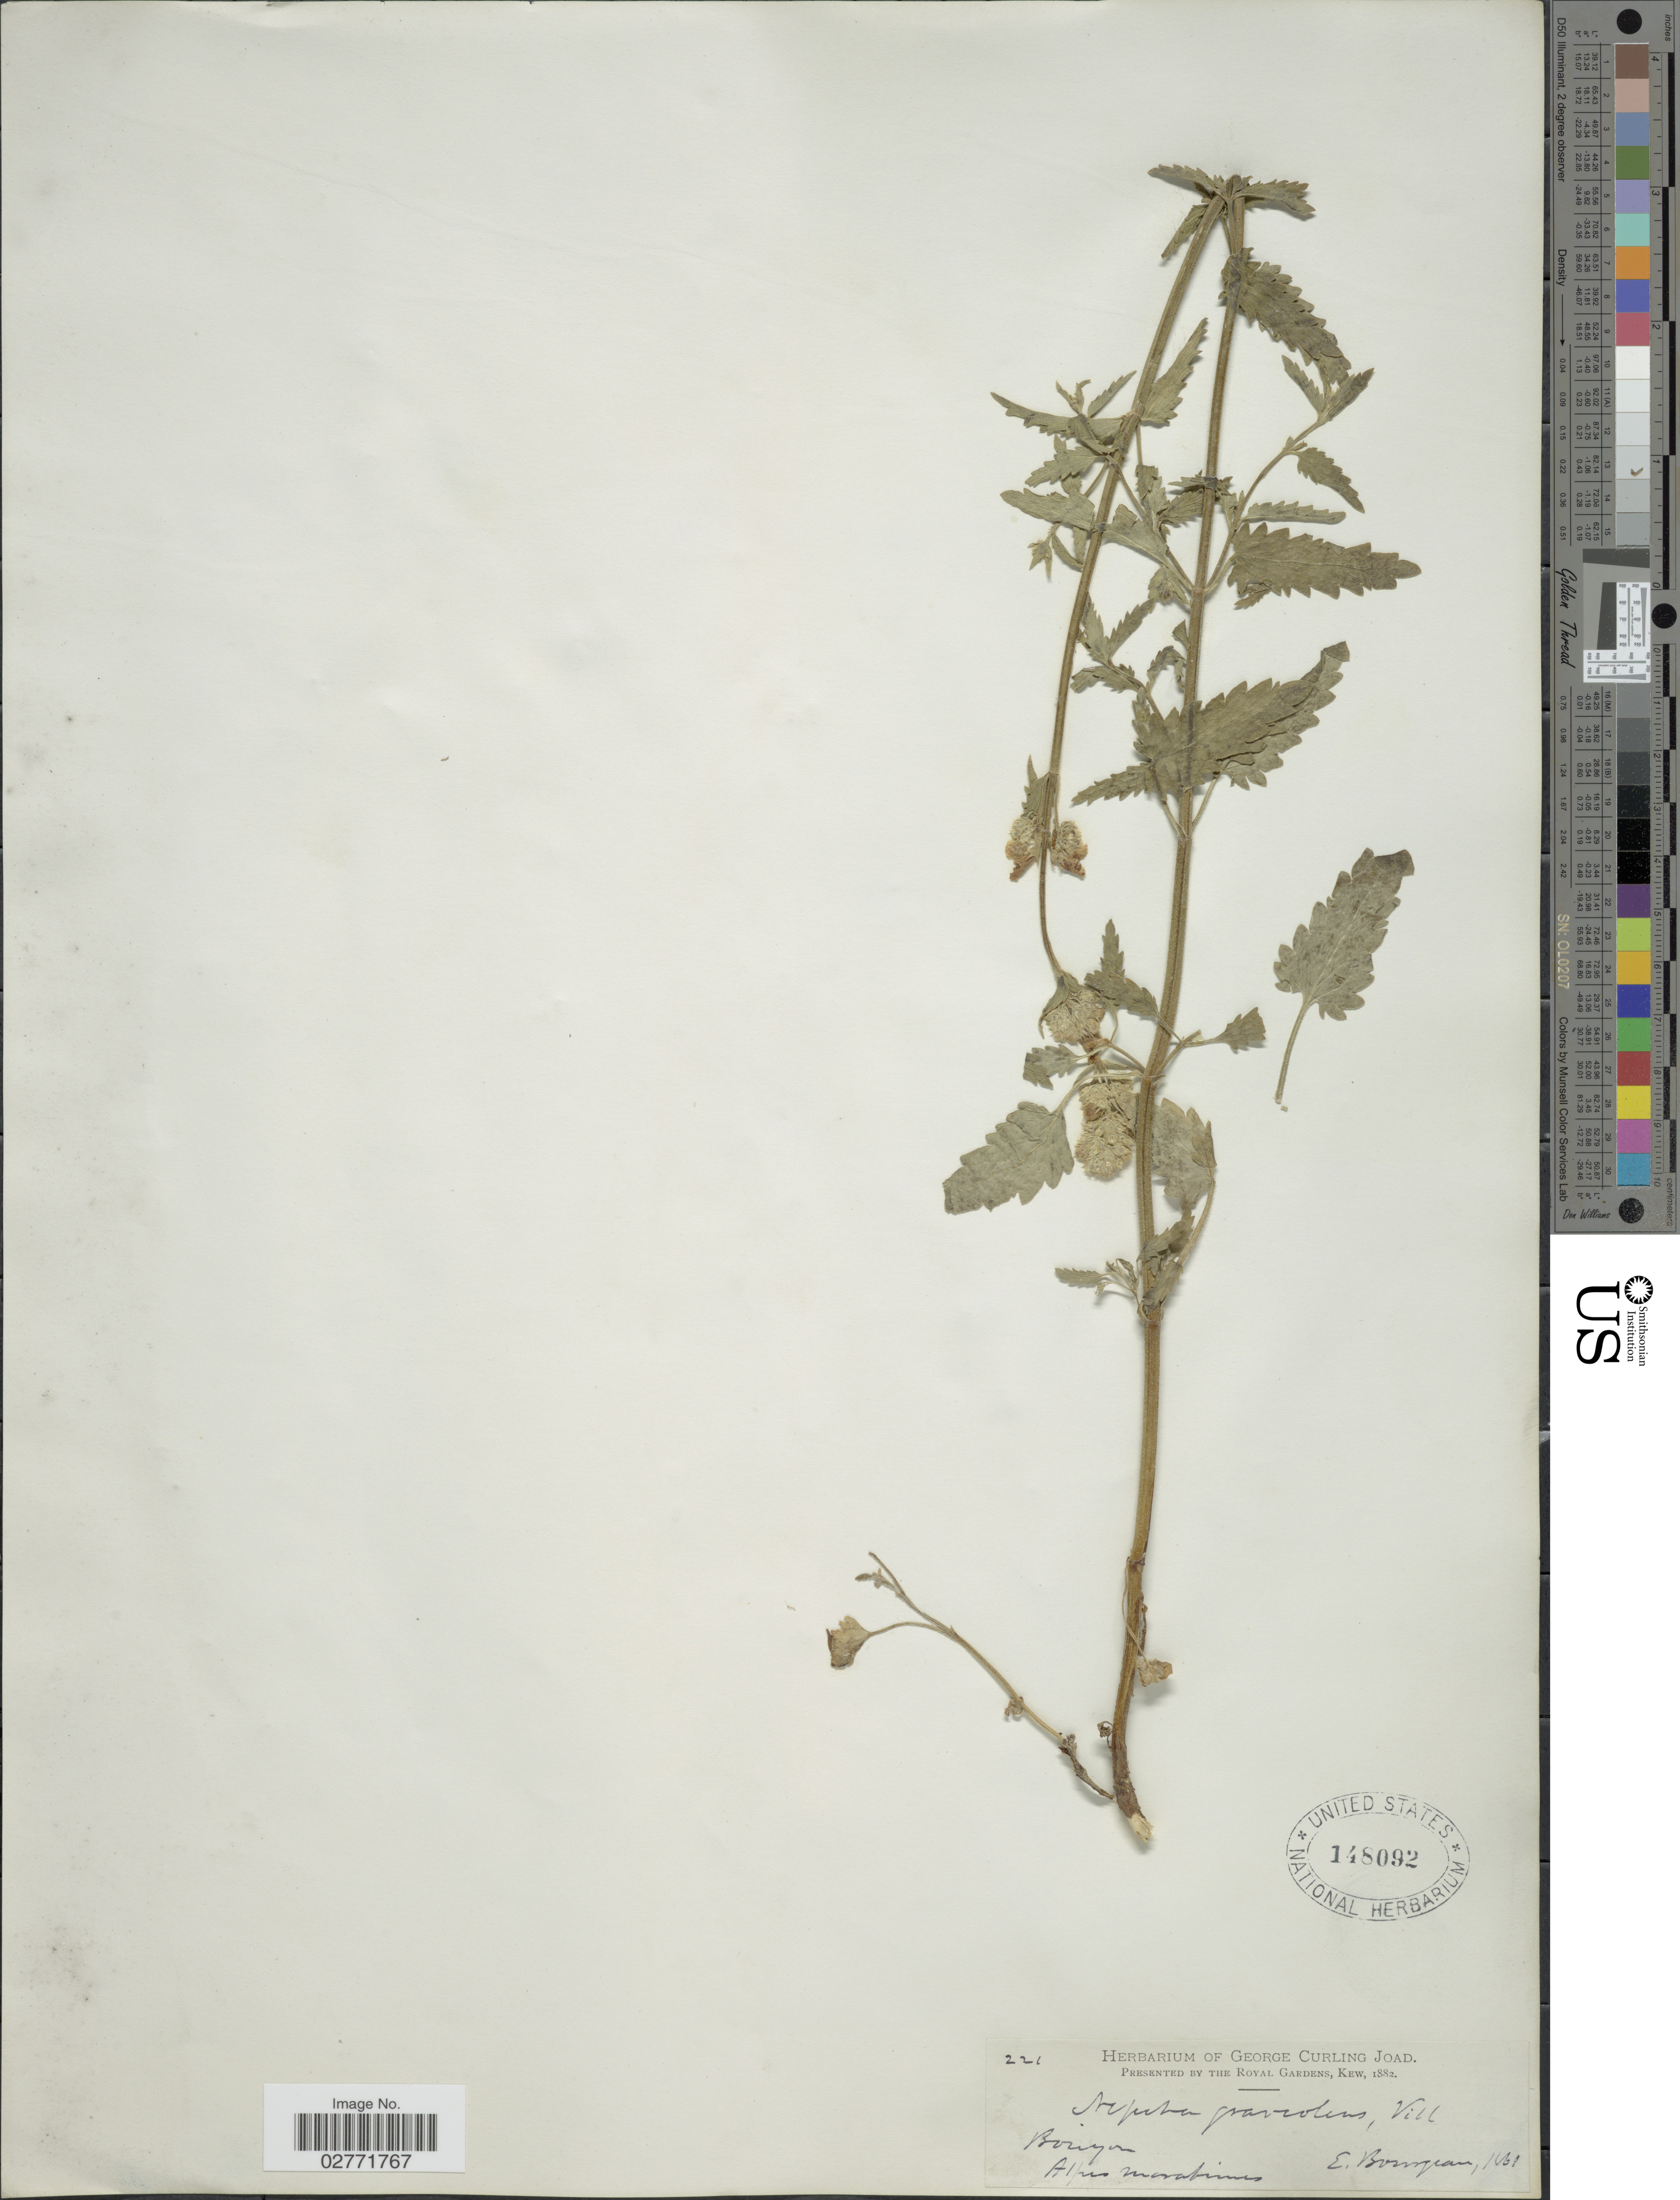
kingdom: Plantae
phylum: Tracheophyta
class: Magnoliopsida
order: Lamiales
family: Lamiaceae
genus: Nepeta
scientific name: Nepeta graveolens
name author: Vill.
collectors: E. Bourgeau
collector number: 221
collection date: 1863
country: France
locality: Bouyon, Alpes maratimes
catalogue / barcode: US 148092